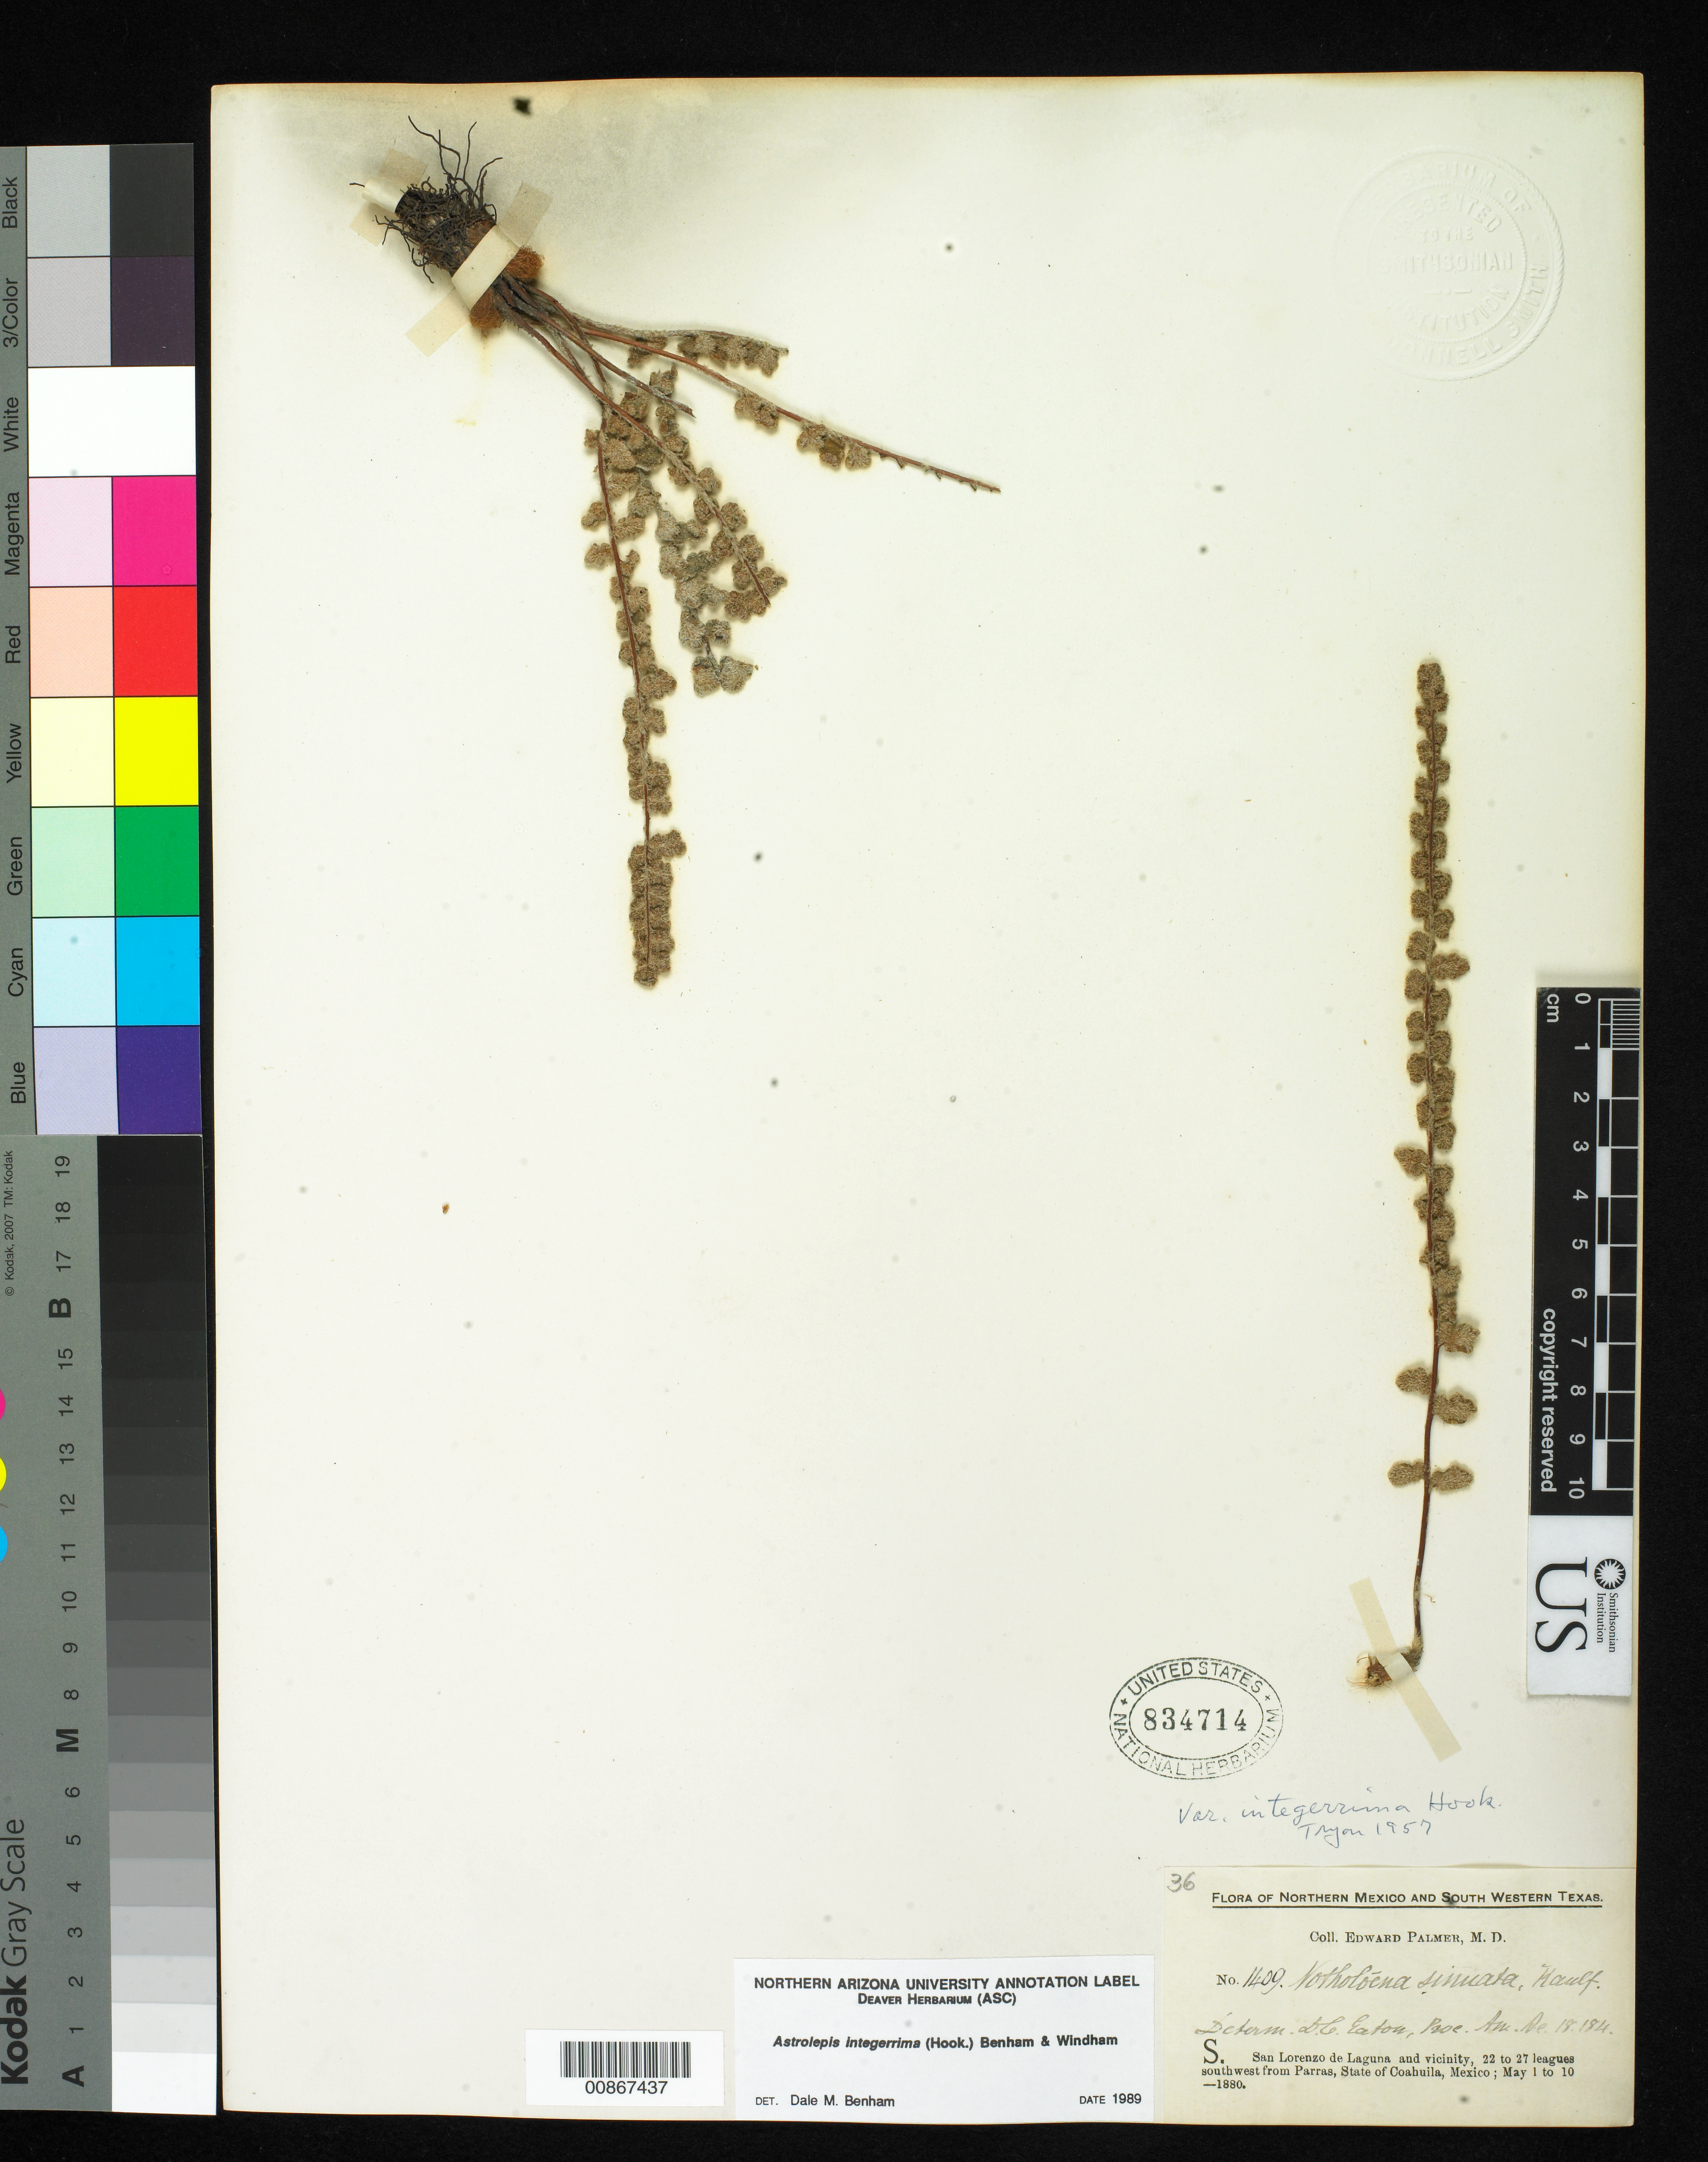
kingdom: Plantae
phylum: Tracheophyta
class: Polypodiopsida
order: Polypodiales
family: Pteridaceae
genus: Astrolepis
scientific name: Astrolepis integerrima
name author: (Hook.) D.M. Benham & Windham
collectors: E. Palmer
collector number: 1409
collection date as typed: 01 May 1880 to 10 May 1880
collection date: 1880-05-01/1880-05-10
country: Mexico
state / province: Coahuila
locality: S. San Lorenzo de Laguna and vicinity, 22 to 27 leagues southwest from Parras, Coahuila.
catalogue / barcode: US 834714